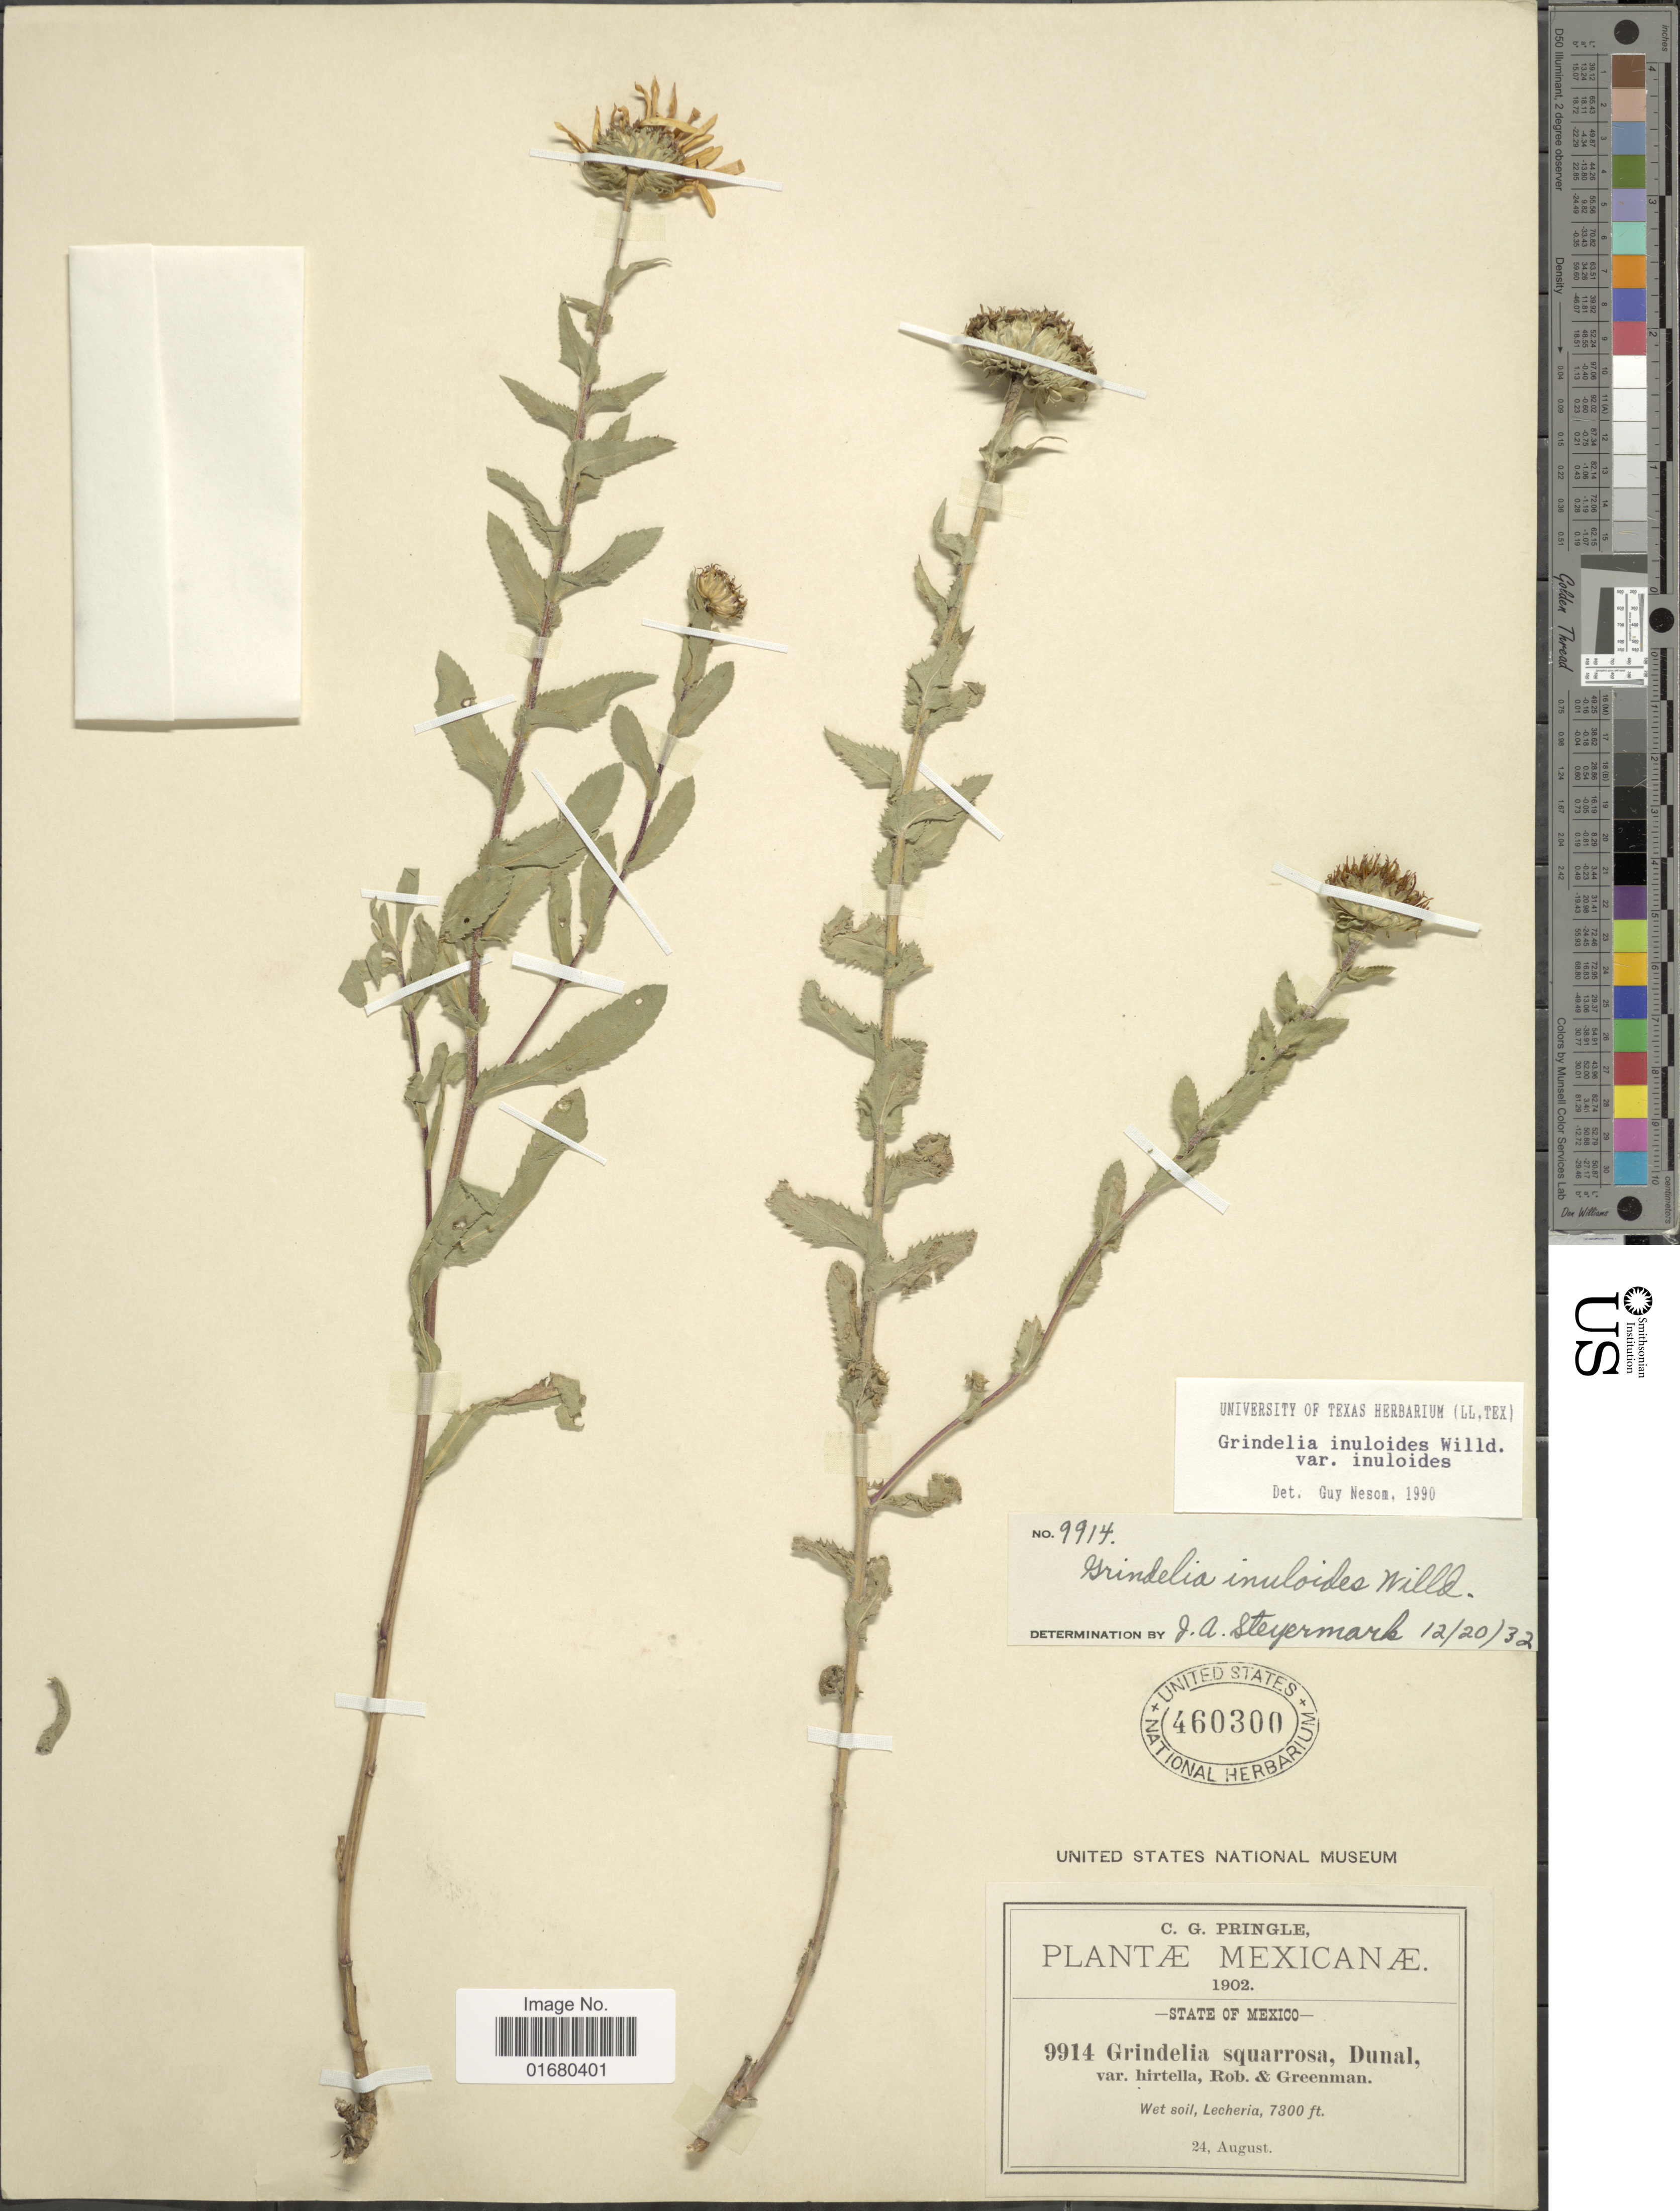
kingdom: Plantae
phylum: Tracheophyta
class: Magnoliopsida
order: Asterales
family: Asteraceae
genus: Grindelia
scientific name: Grindelia inuloides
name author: Willd.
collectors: C. G. Pringle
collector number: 9914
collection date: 1902-08-24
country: Mexico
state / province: México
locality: Wet soil Lecheria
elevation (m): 2377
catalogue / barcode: US 460300